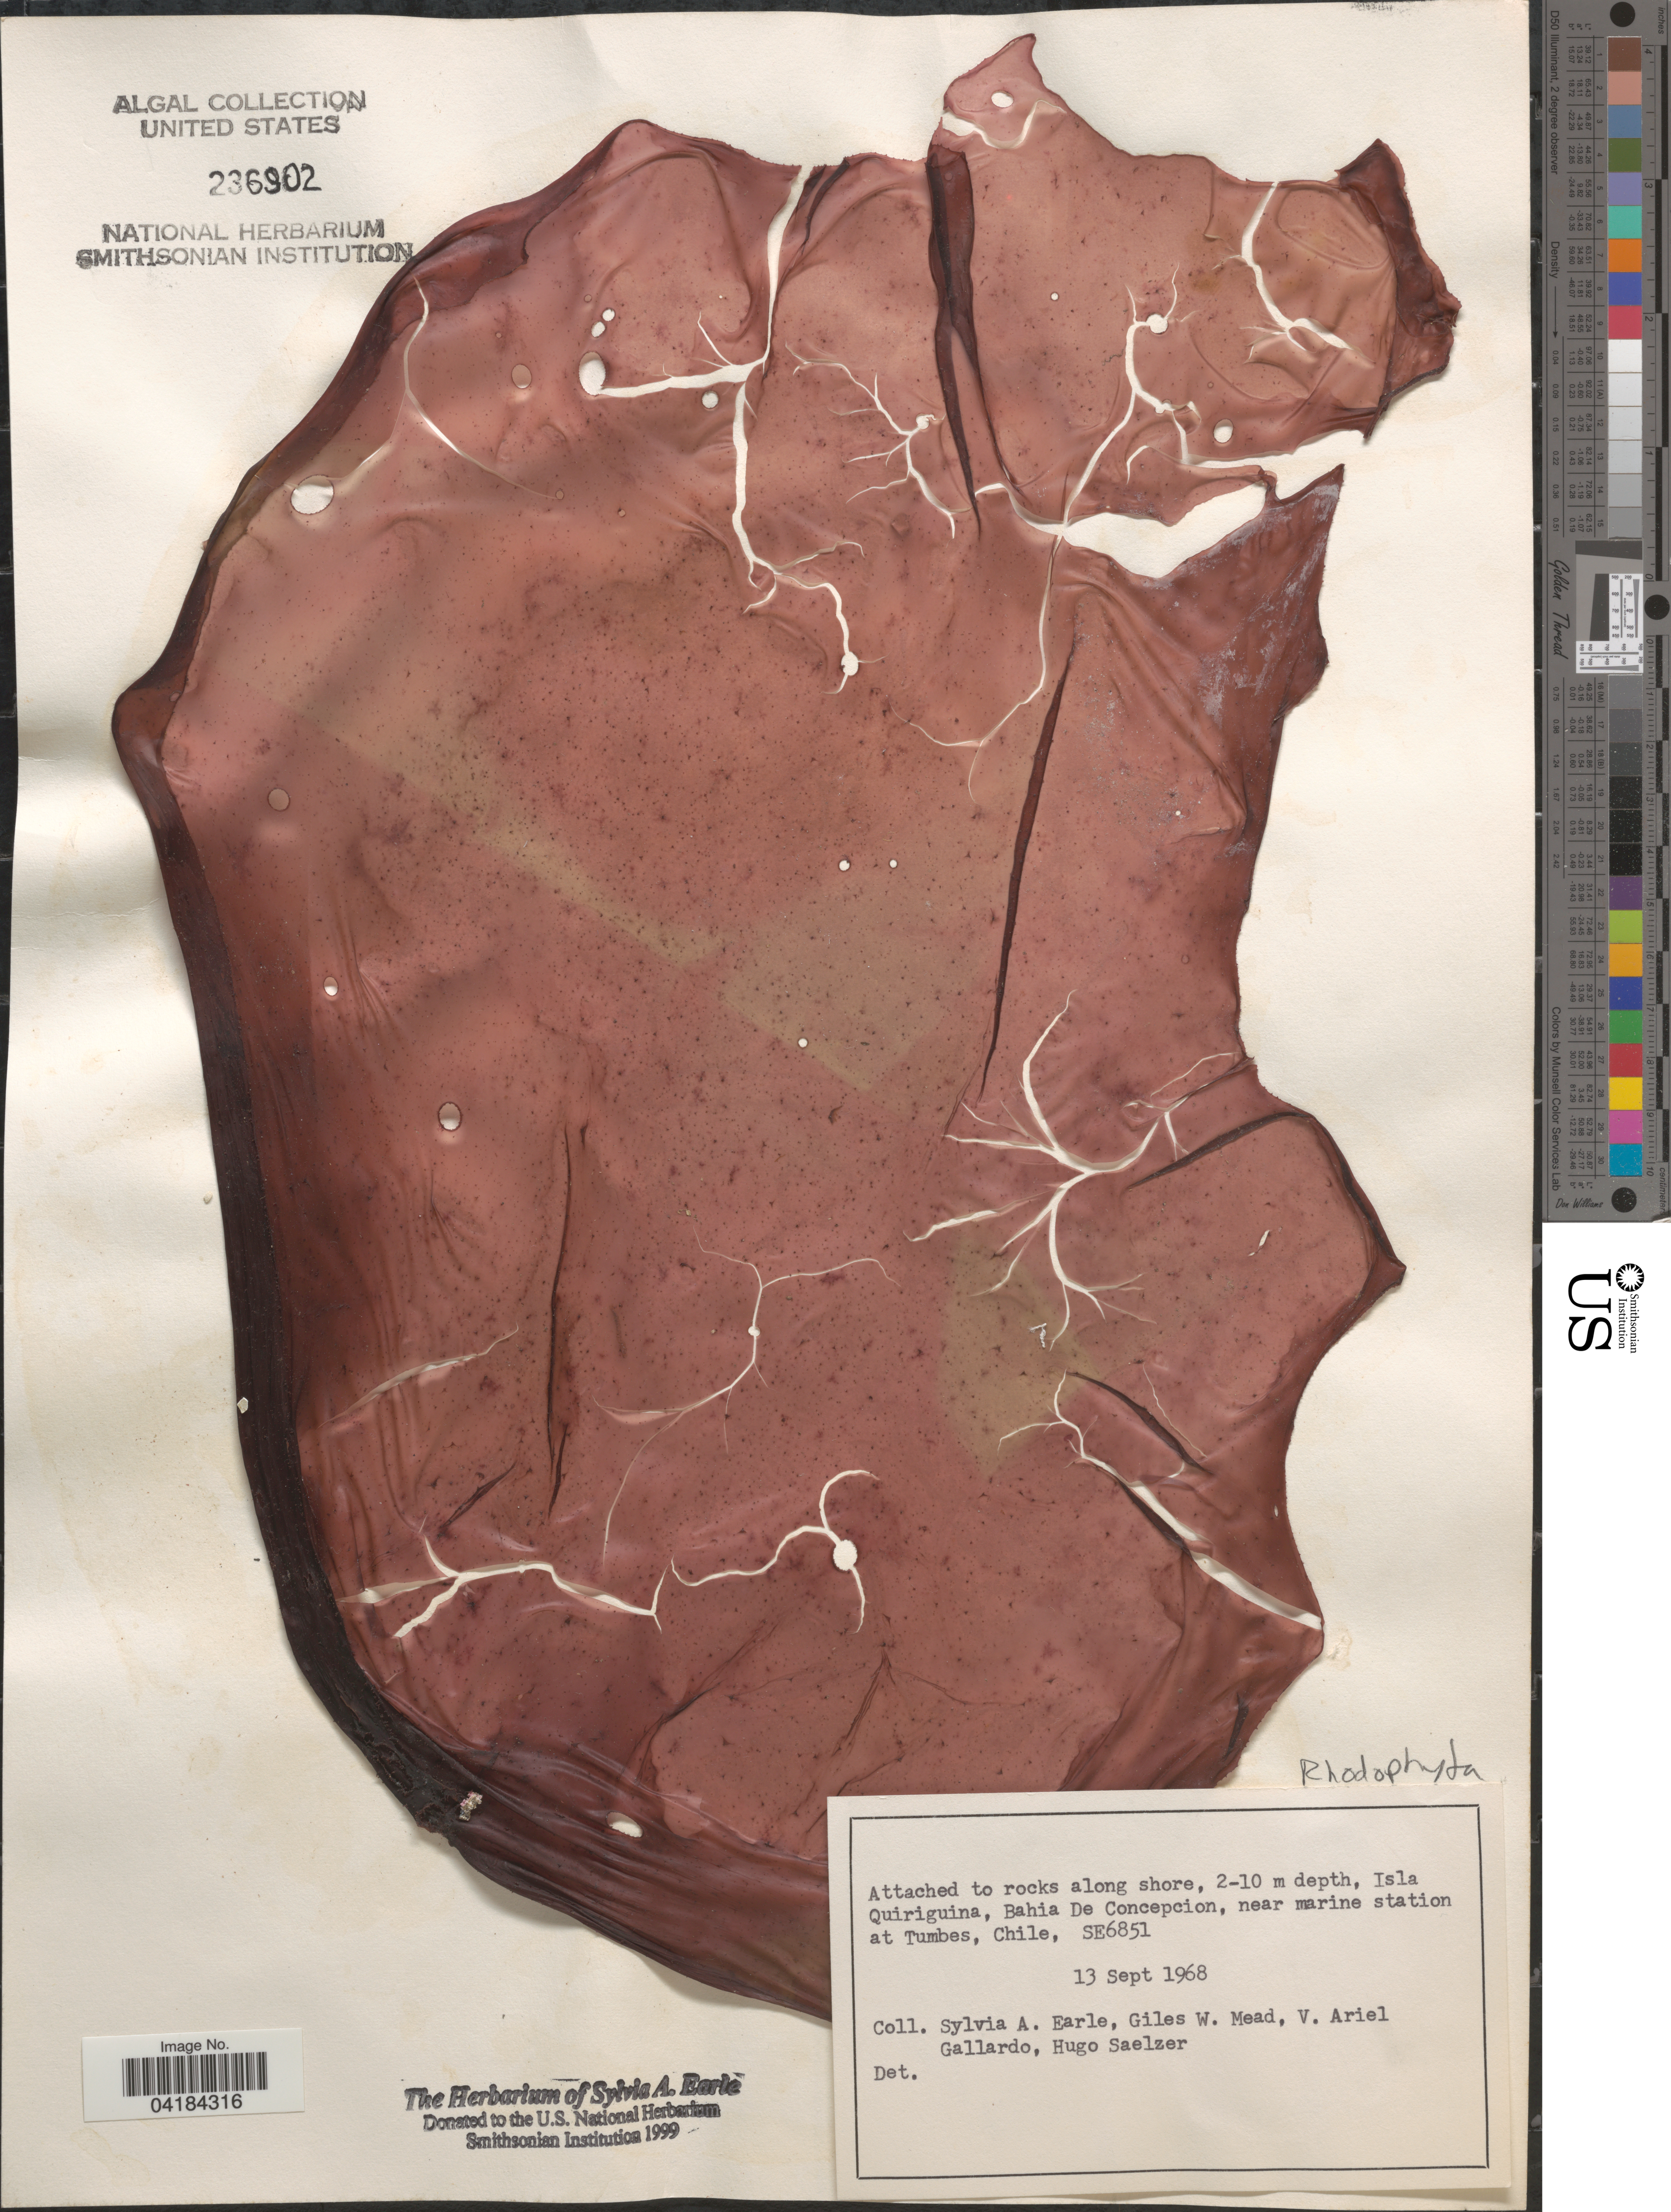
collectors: S. A. Earle, G. W. Mead, V. Gallardo & H. Saelzer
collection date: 1968-09-13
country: Chile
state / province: Bio-Bío (VIII)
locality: Isla Quiriguina [ = Quiriquina], Bahia de Concepcion, near marine station at Tumbes. SE6851.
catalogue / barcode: US 236902